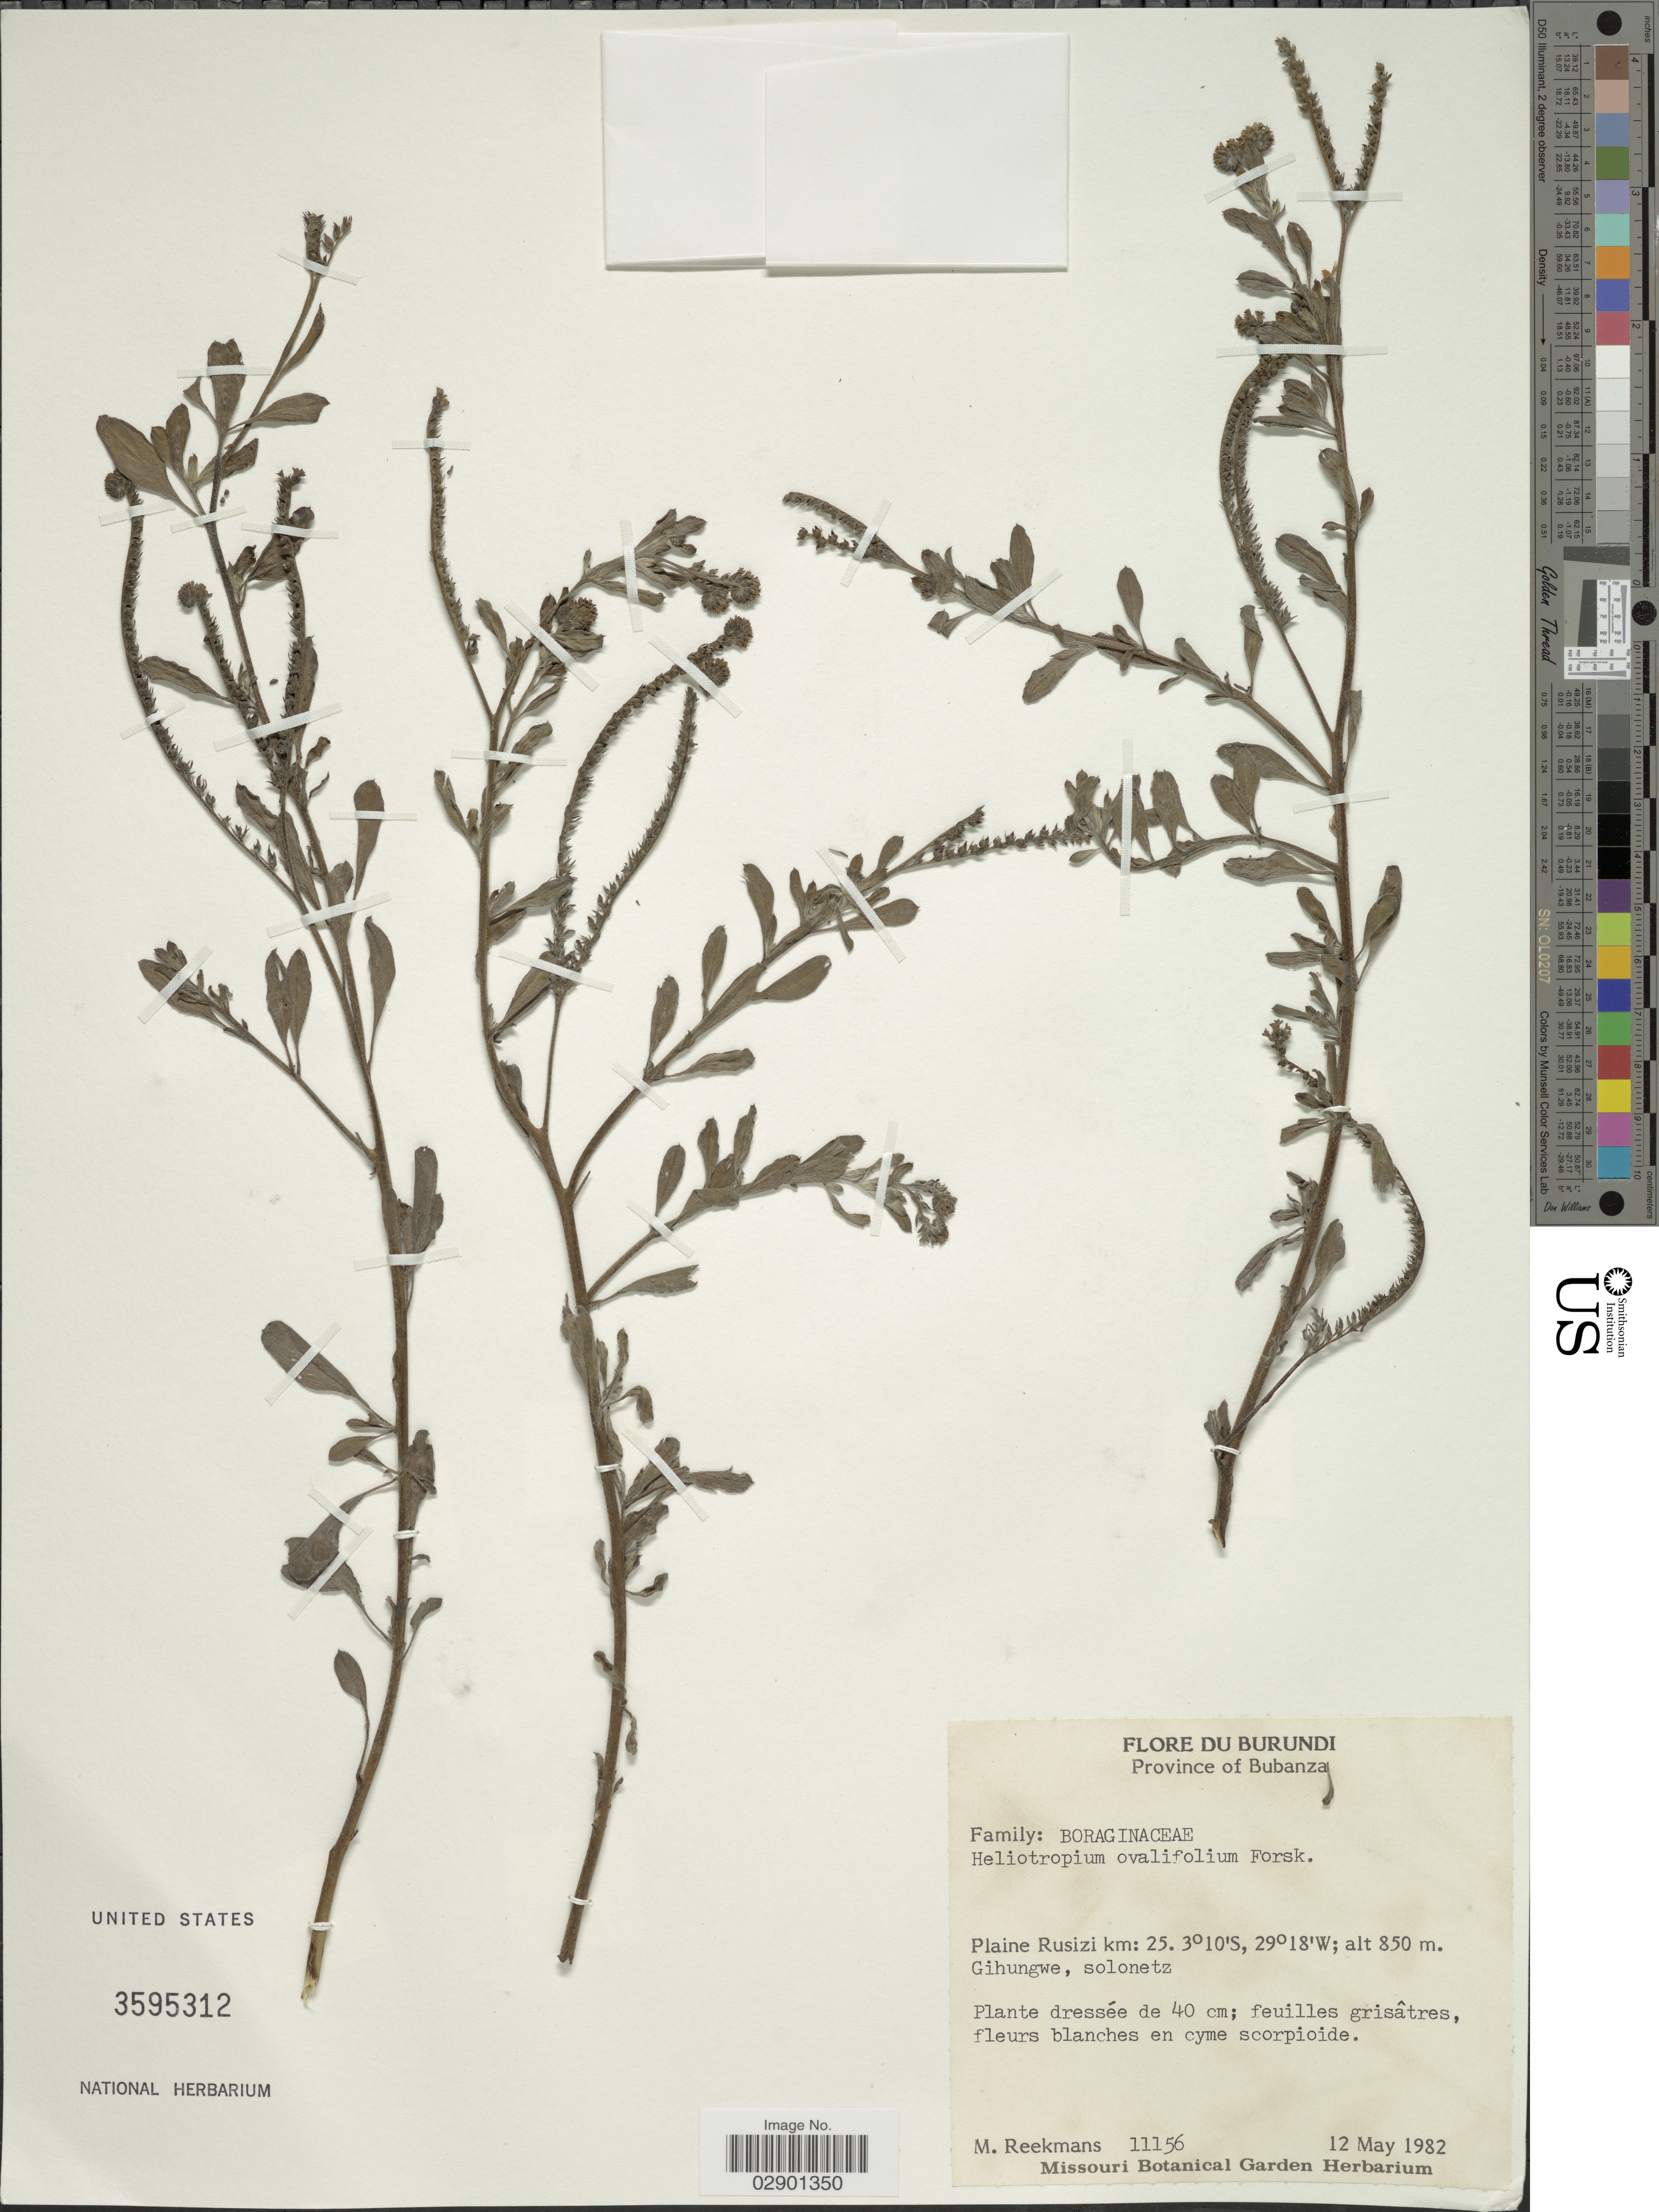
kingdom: Plantae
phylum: Tracheophyta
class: Magnoliopsida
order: Boraginales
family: Heliotropiaceae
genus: Heliotropium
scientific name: Heliotropium ovalifolium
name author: Forssk.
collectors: M. Reekmans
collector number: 11156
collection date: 1982-05-12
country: Burundi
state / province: Bubanza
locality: Plaine Rusizi km: 25. Gihungwe, solonetz.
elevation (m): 850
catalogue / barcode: US 3595312